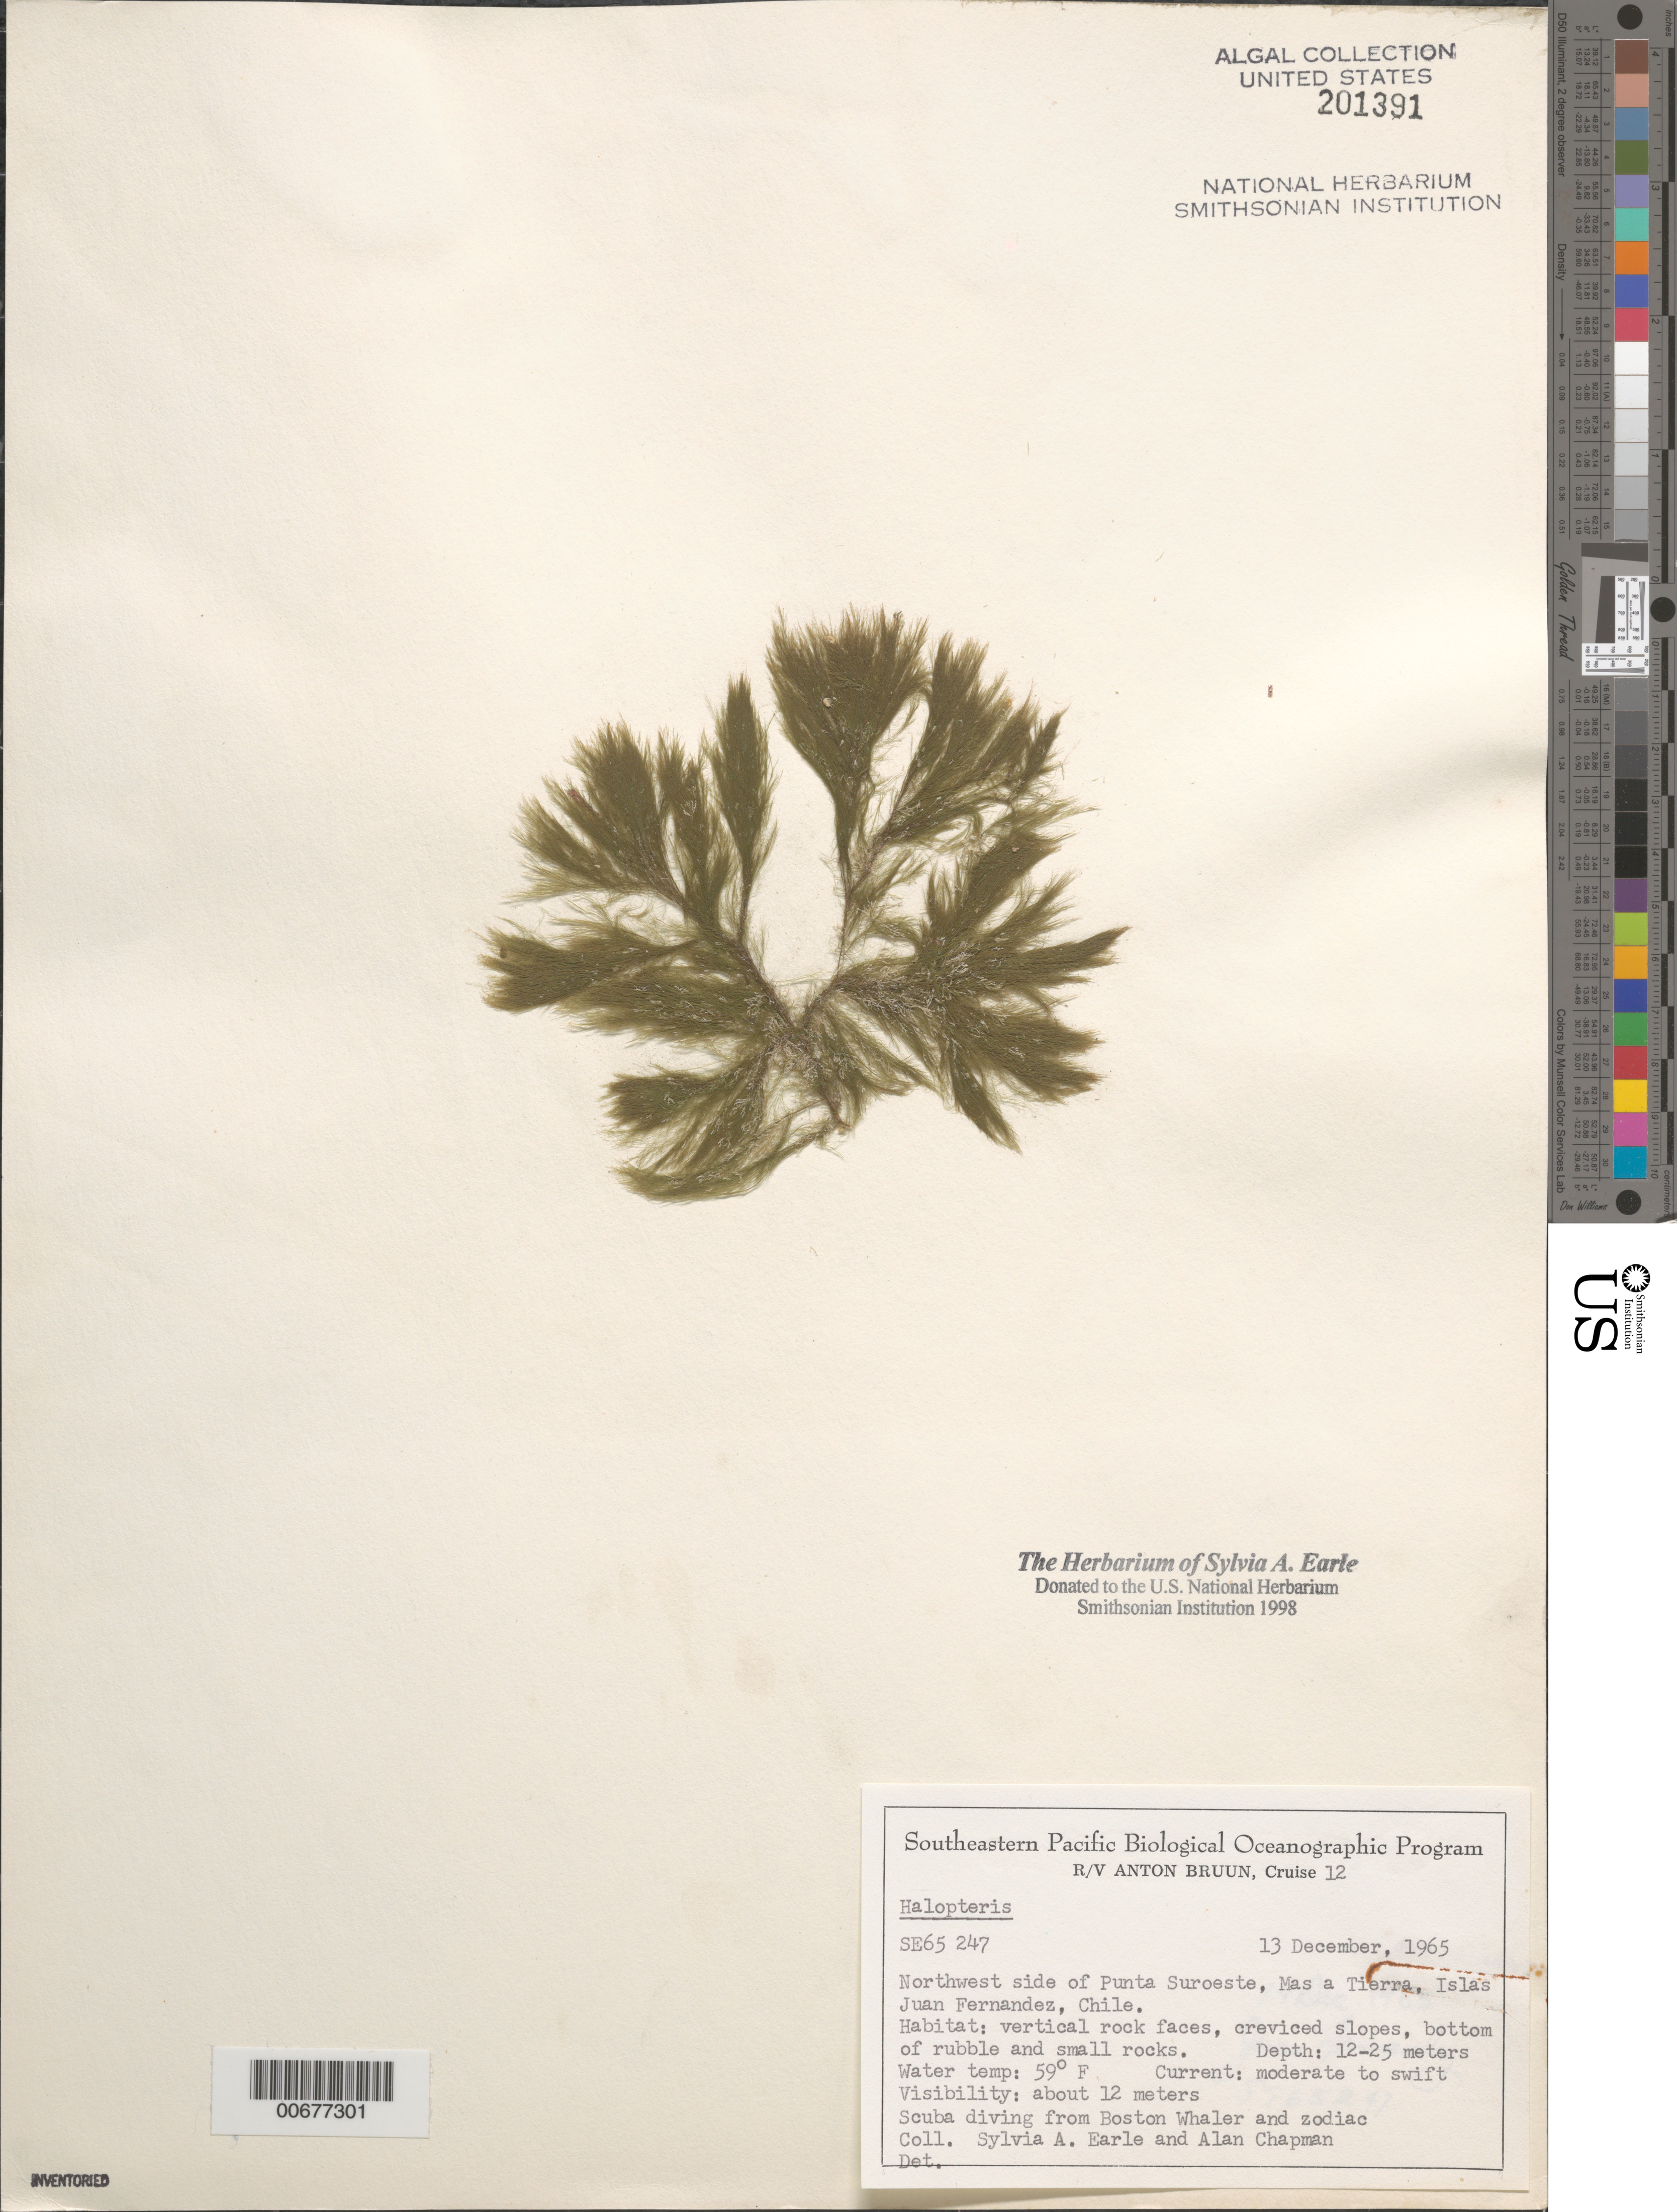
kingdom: Chromista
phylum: Ochrophyta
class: Phaeophyceae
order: Sphacelariales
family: Stypocaulaceae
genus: Halopteris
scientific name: Halopteris sp.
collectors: S. A. Earle & A. Chapman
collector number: SE 65247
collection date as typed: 13 Dec 1965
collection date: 1965-12-13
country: Chile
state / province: Valparaíso (V)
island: Isla Más a Tierra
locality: Punta Suroeste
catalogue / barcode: US 201391